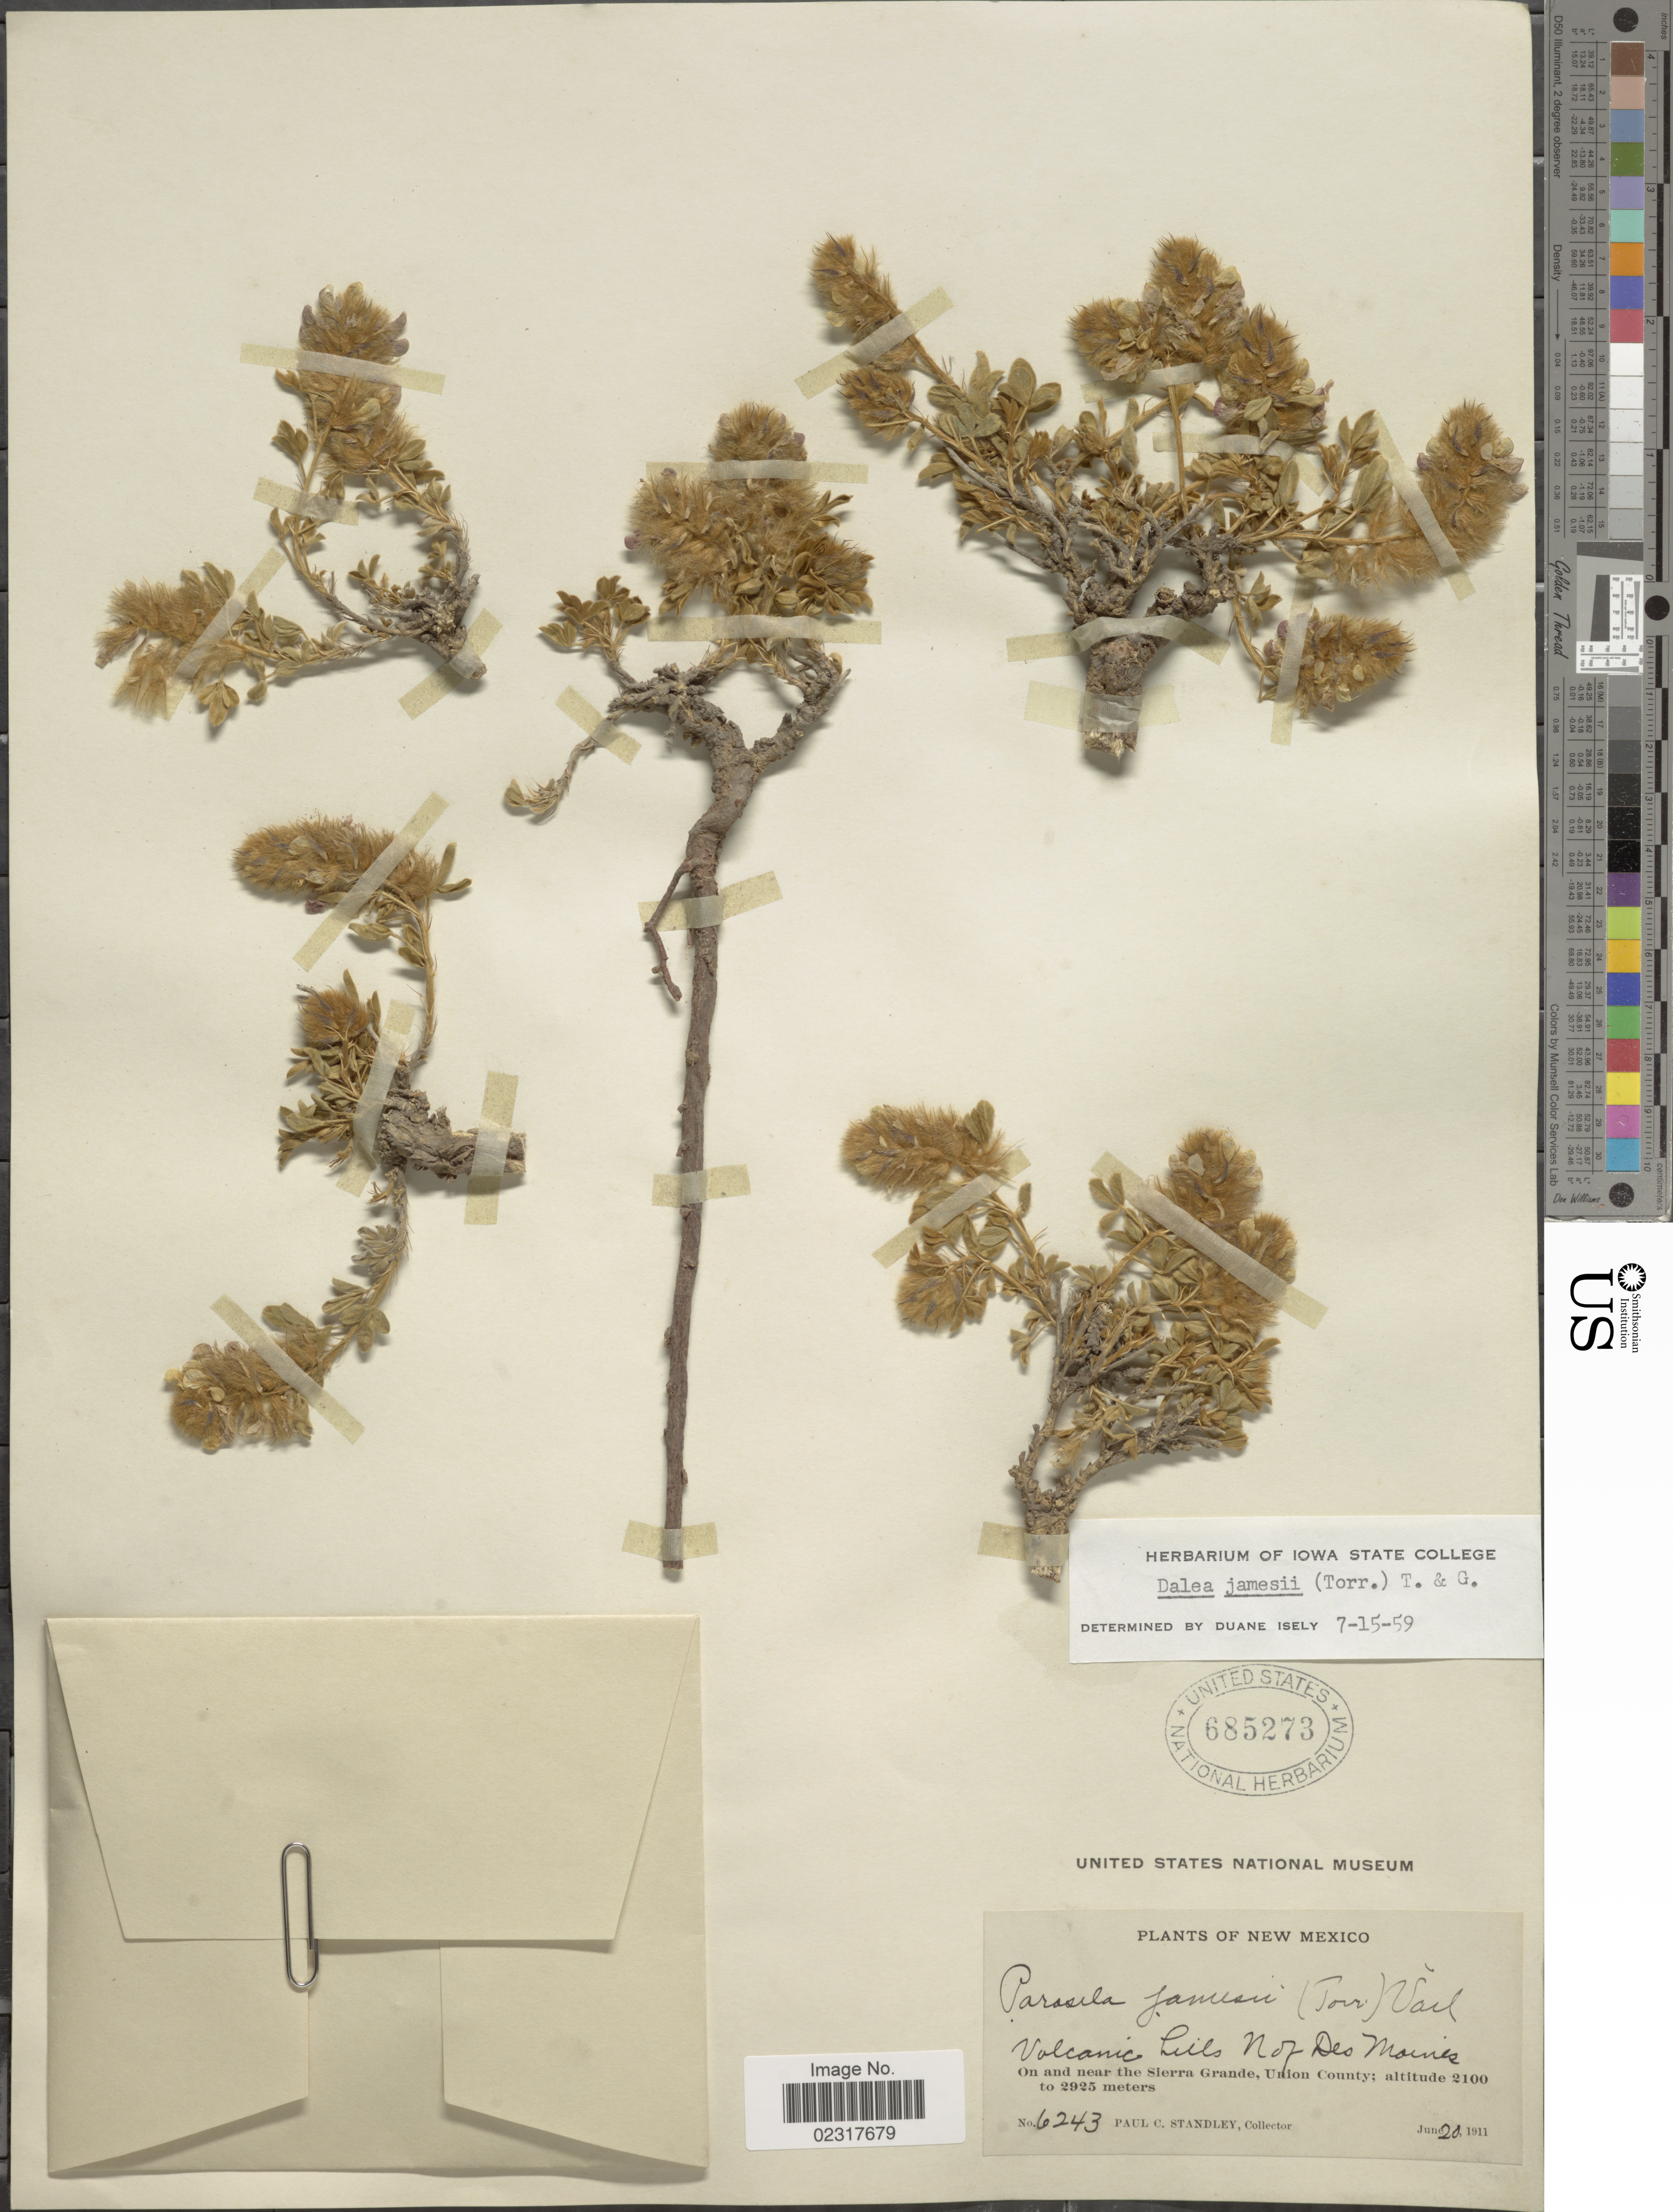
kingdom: Plantae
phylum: Tracheophyta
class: Magnoliopsida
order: Fabales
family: Fabaceae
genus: Dalea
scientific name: Dalea jamesii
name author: (Torr.) Torr. & A. Gray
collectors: P. C. Standley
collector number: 6243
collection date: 1911-06-20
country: United States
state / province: New Mexico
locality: Volcanic hills N of Des Moines, on and near the Sierra Grande, Union County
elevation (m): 2100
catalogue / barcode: US 685273